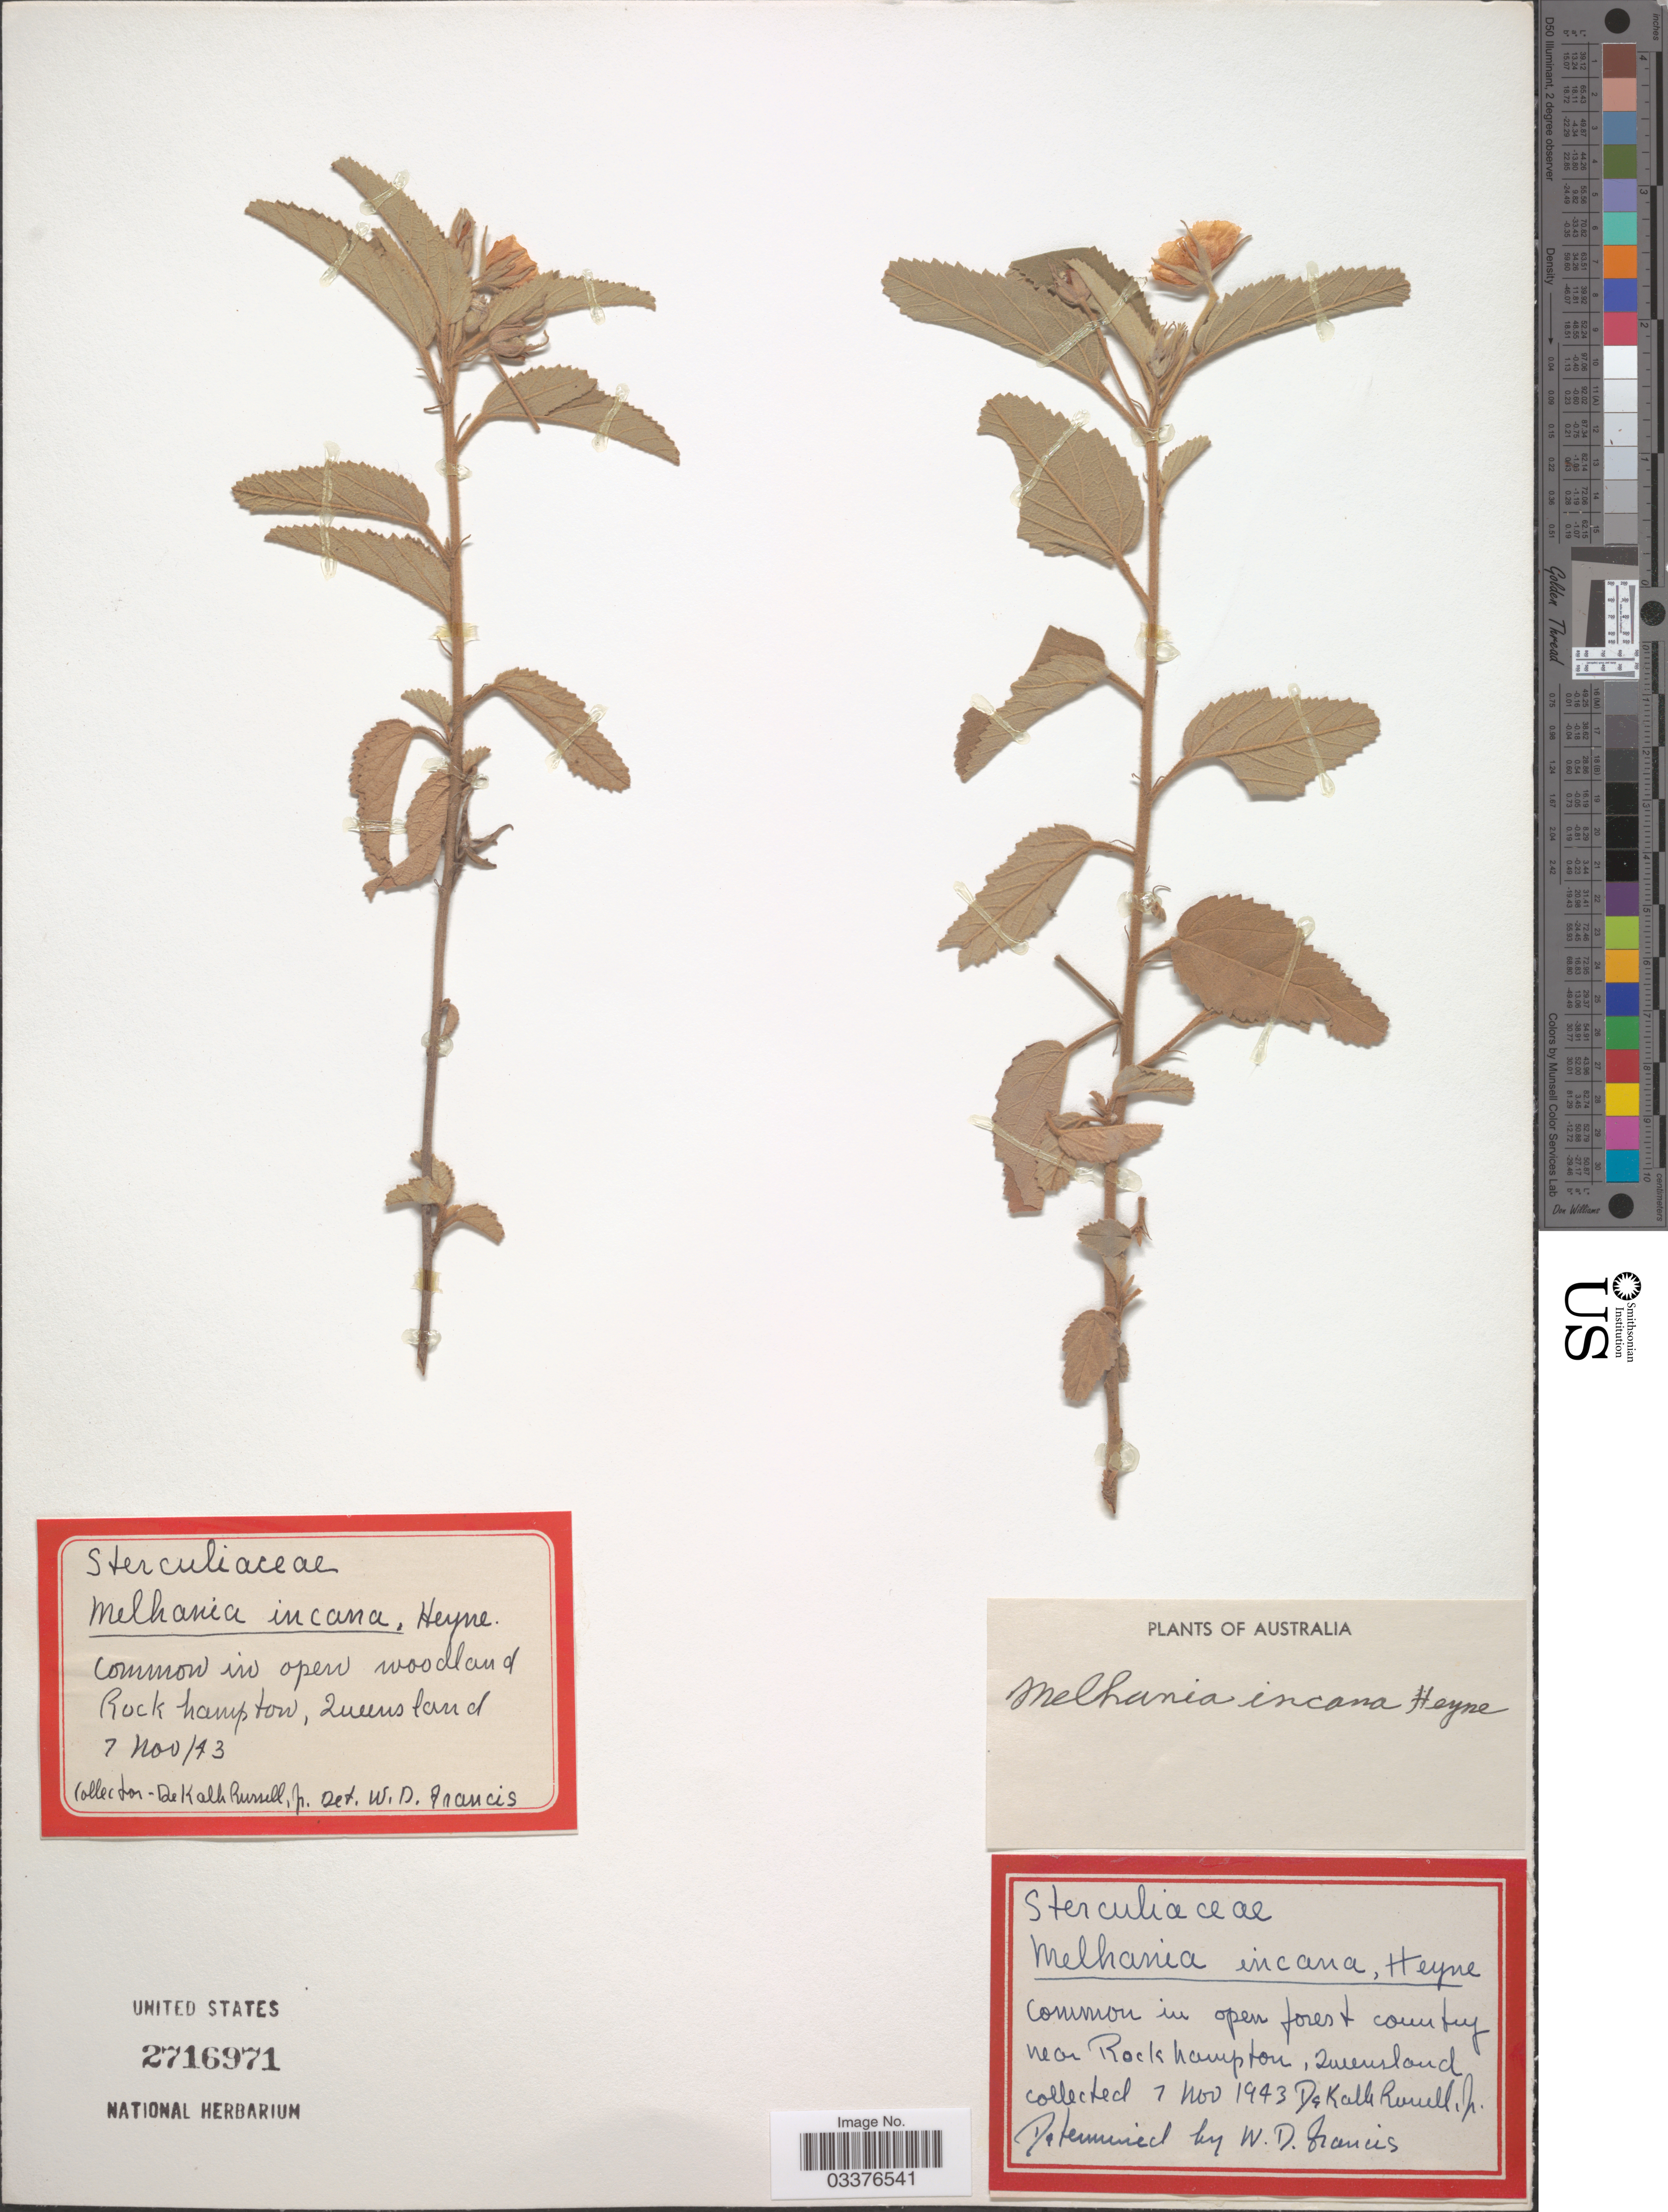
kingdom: Plantae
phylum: Tracheophyta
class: Magnoliopsida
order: Malvales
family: Malvaceae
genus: Melhania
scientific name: Melhania incana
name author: B. Heyne & Wall.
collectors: D. K. Russell Jr.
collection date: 1943-11-07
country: Australia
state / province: Queensland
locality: Near Rockhampton.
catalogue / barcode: US 2716971